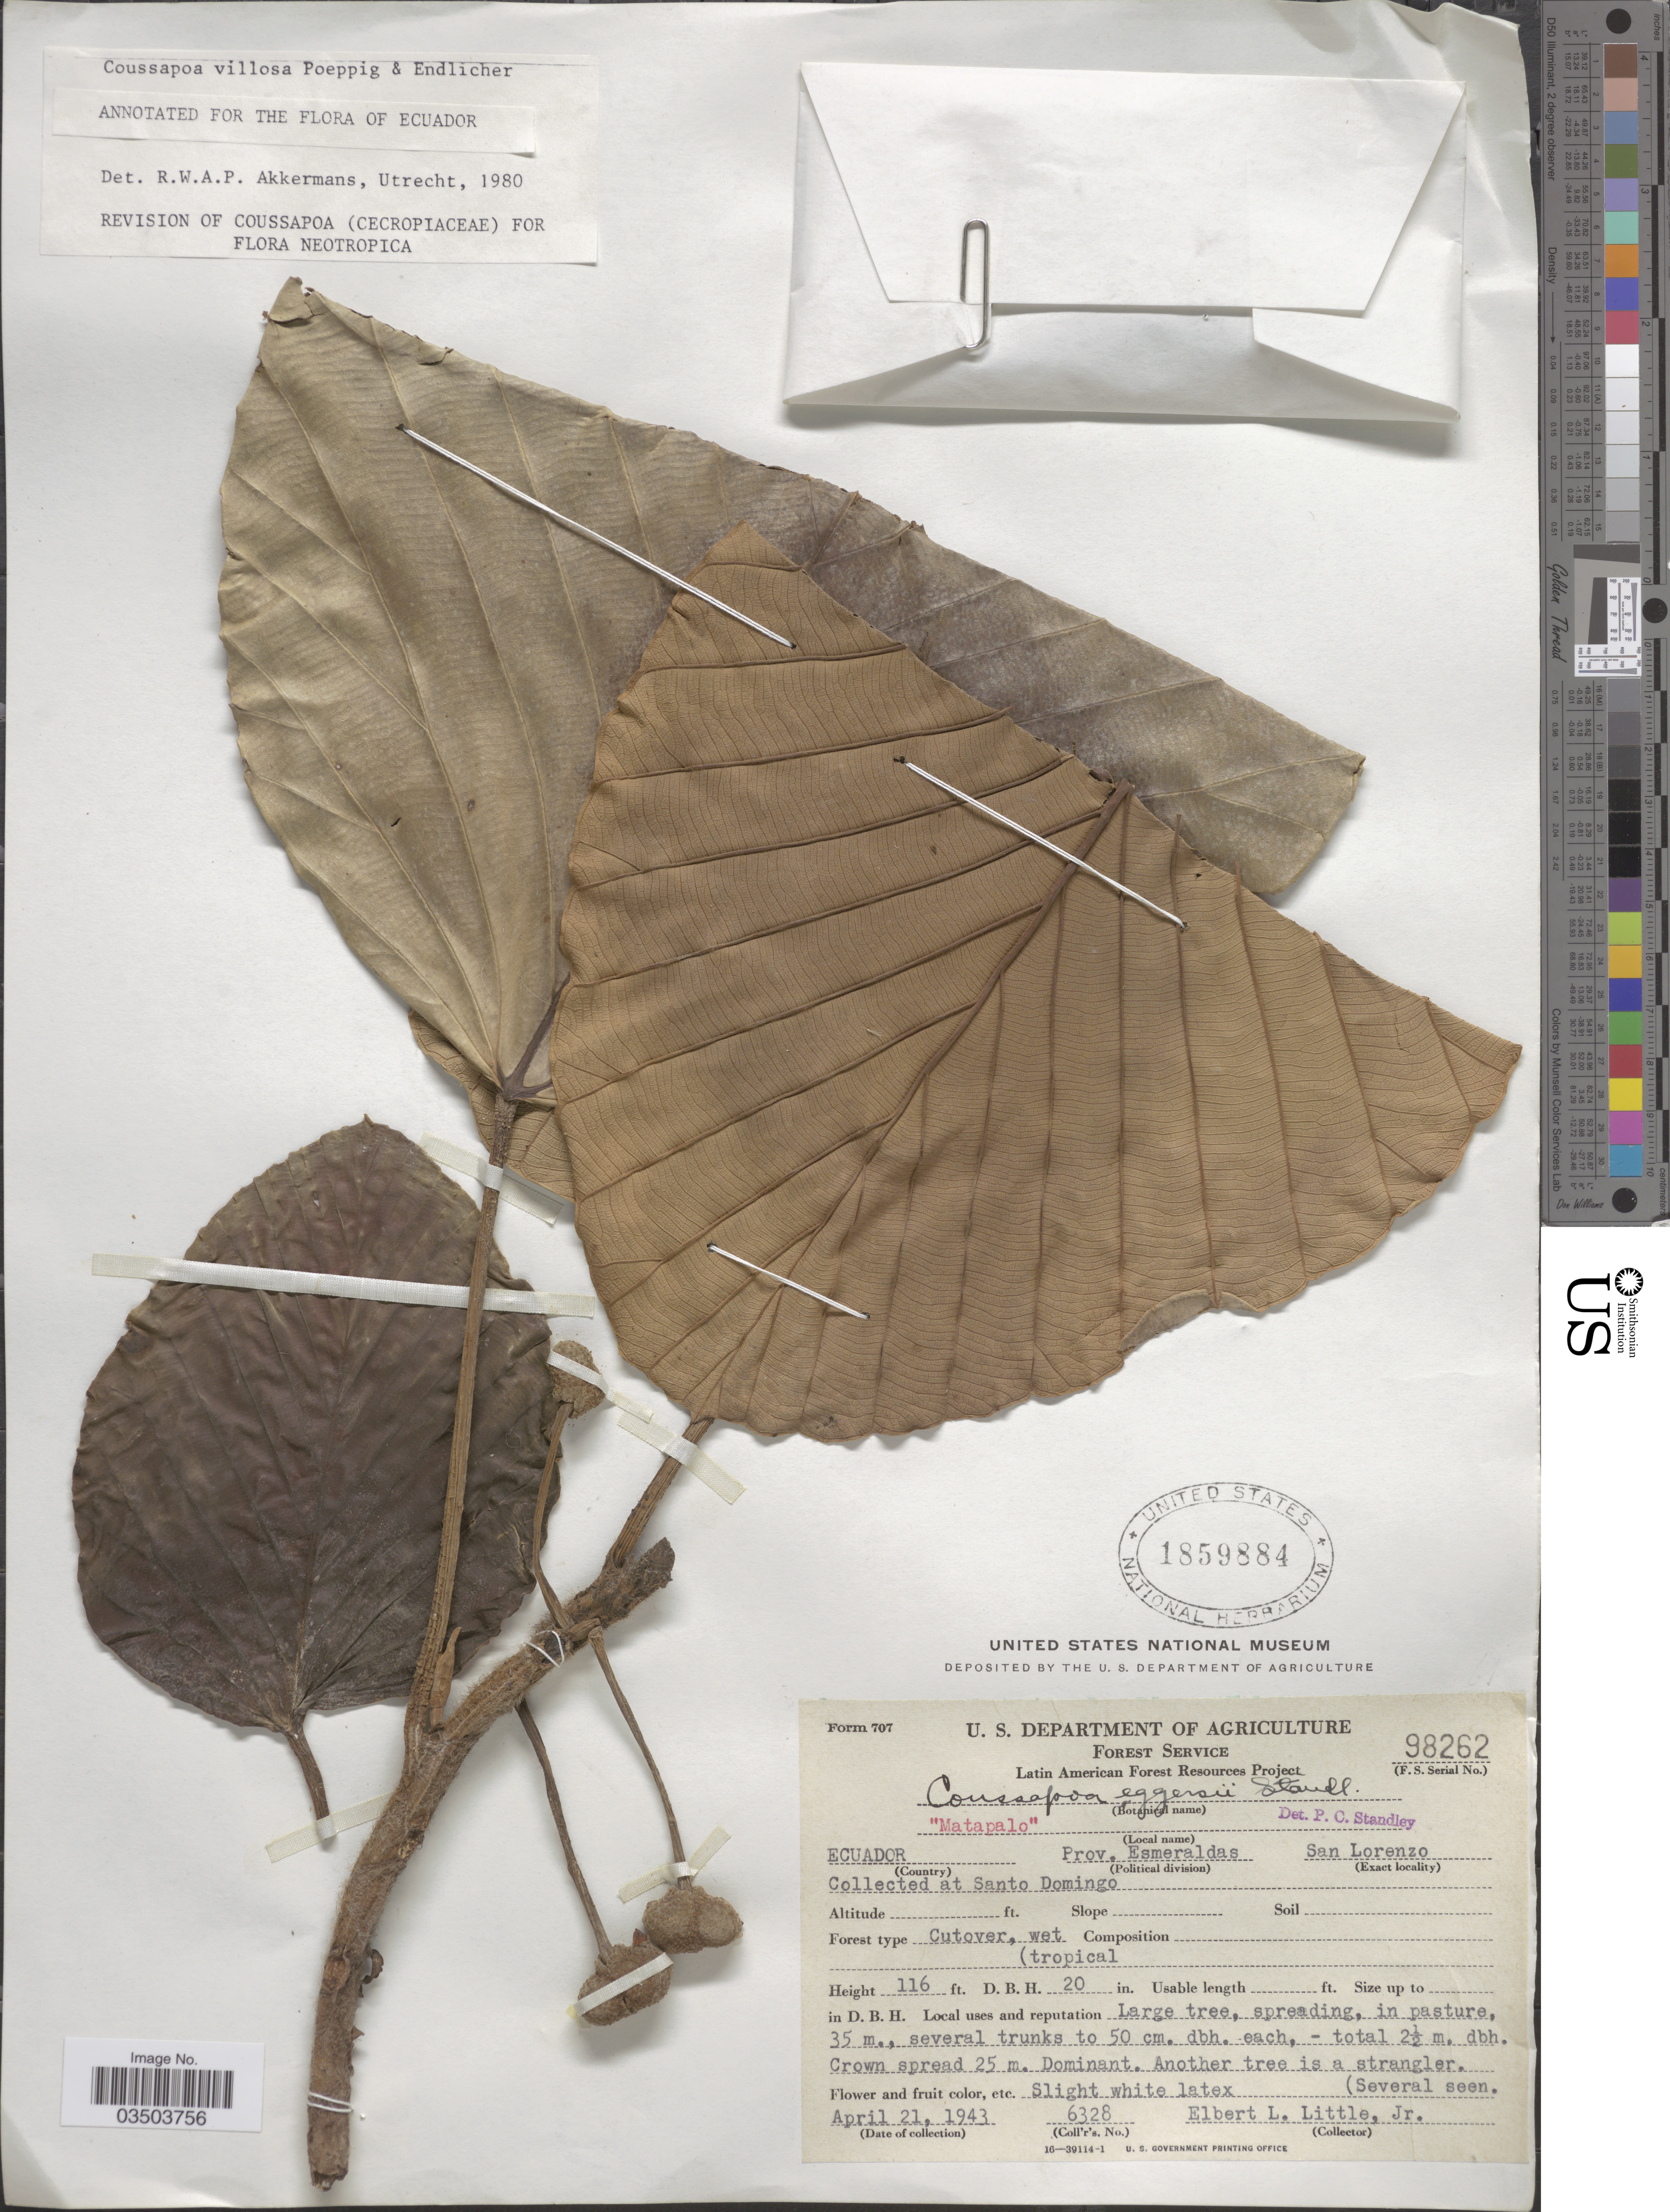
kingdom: Plantae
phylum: Tracheophyta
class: Magnoliopsida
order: Rosales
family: Urticaceae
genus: Coussapoa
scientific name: Coussapoa villosa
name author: Poepp. & Endl.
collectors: E. L. Little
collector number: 6328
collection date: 1943-04-21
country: Ecuador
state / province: Esmeraldas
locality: San Lorenzo. Santo Domingo.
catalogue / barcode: US 1859884